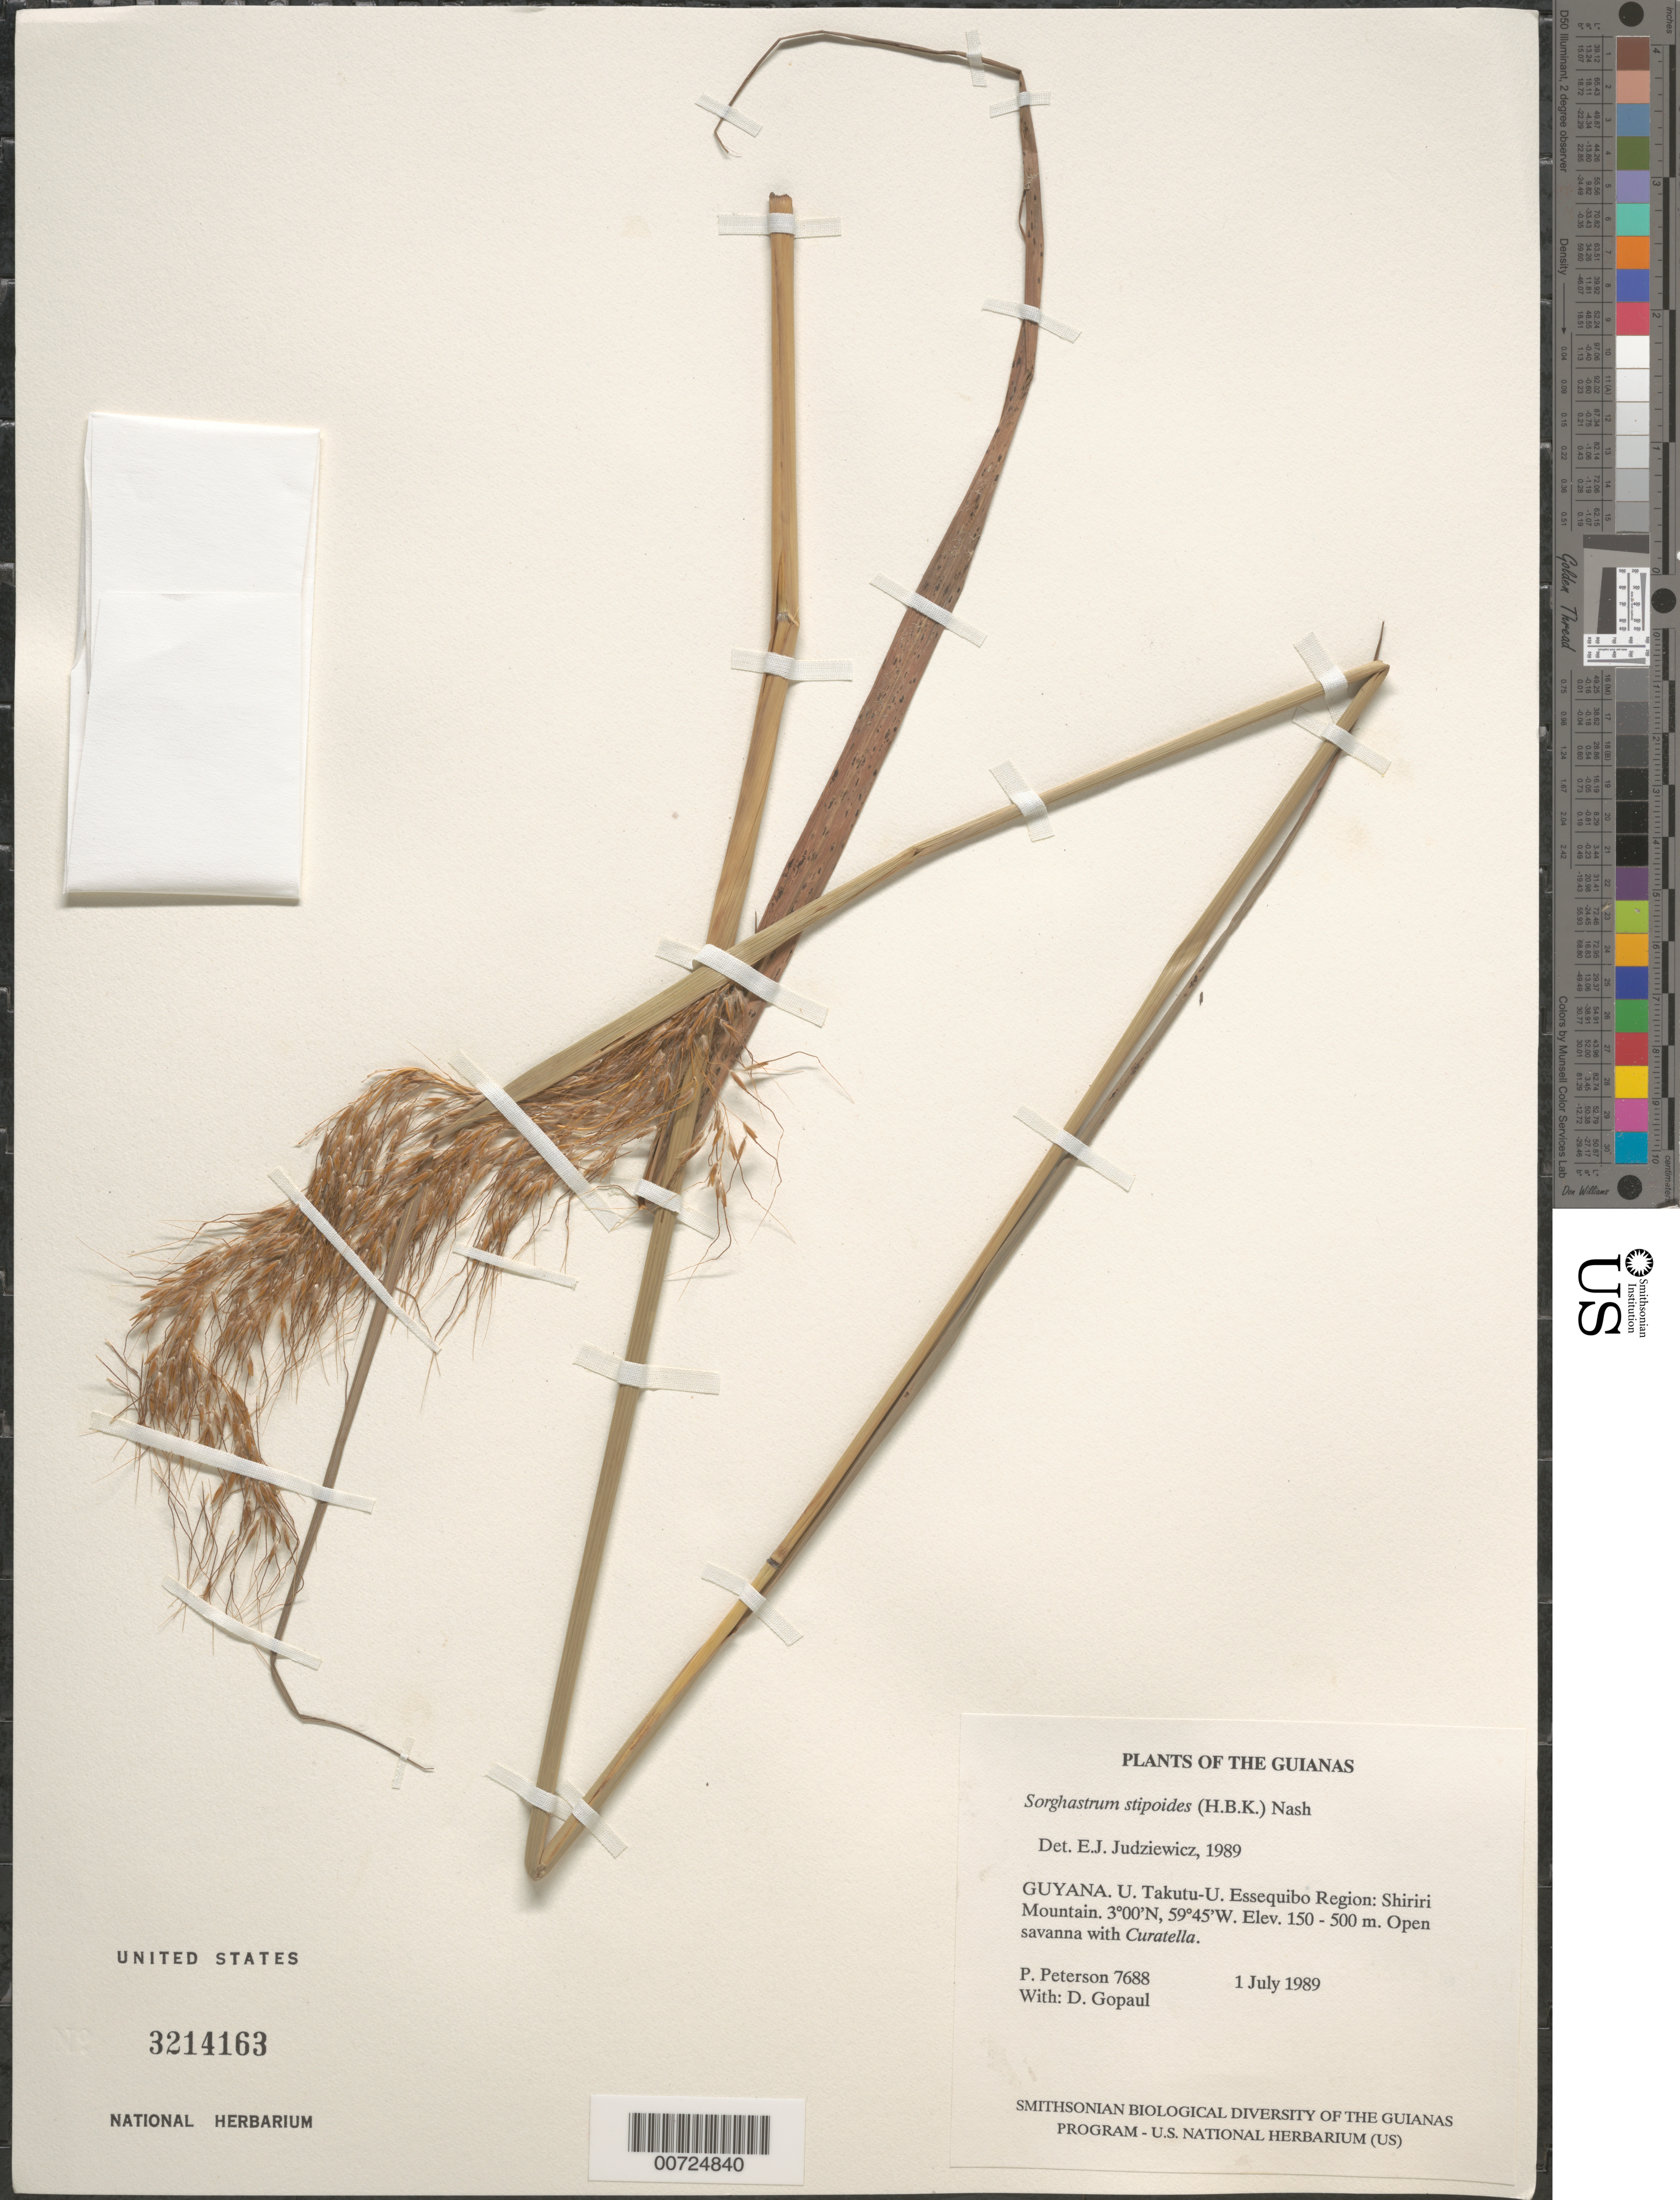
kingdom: Plantae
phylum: Tracheophyta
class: Liliopsida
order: Poales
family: Poaceae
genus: Sorghastrum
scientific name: Sorghastrum stipoides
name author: (Kunth) Nash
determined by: Judziewicz, E. J.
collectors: P. M. Peterson & D. Gopaul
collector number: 7688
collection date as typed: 1 July 1989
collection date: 1989-07-01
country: Guyana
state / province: U. Takutu-U. Essequibo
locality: Shiriri Mountain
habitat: Open savanna with Curatella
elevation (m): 150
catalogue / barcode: US 3214163